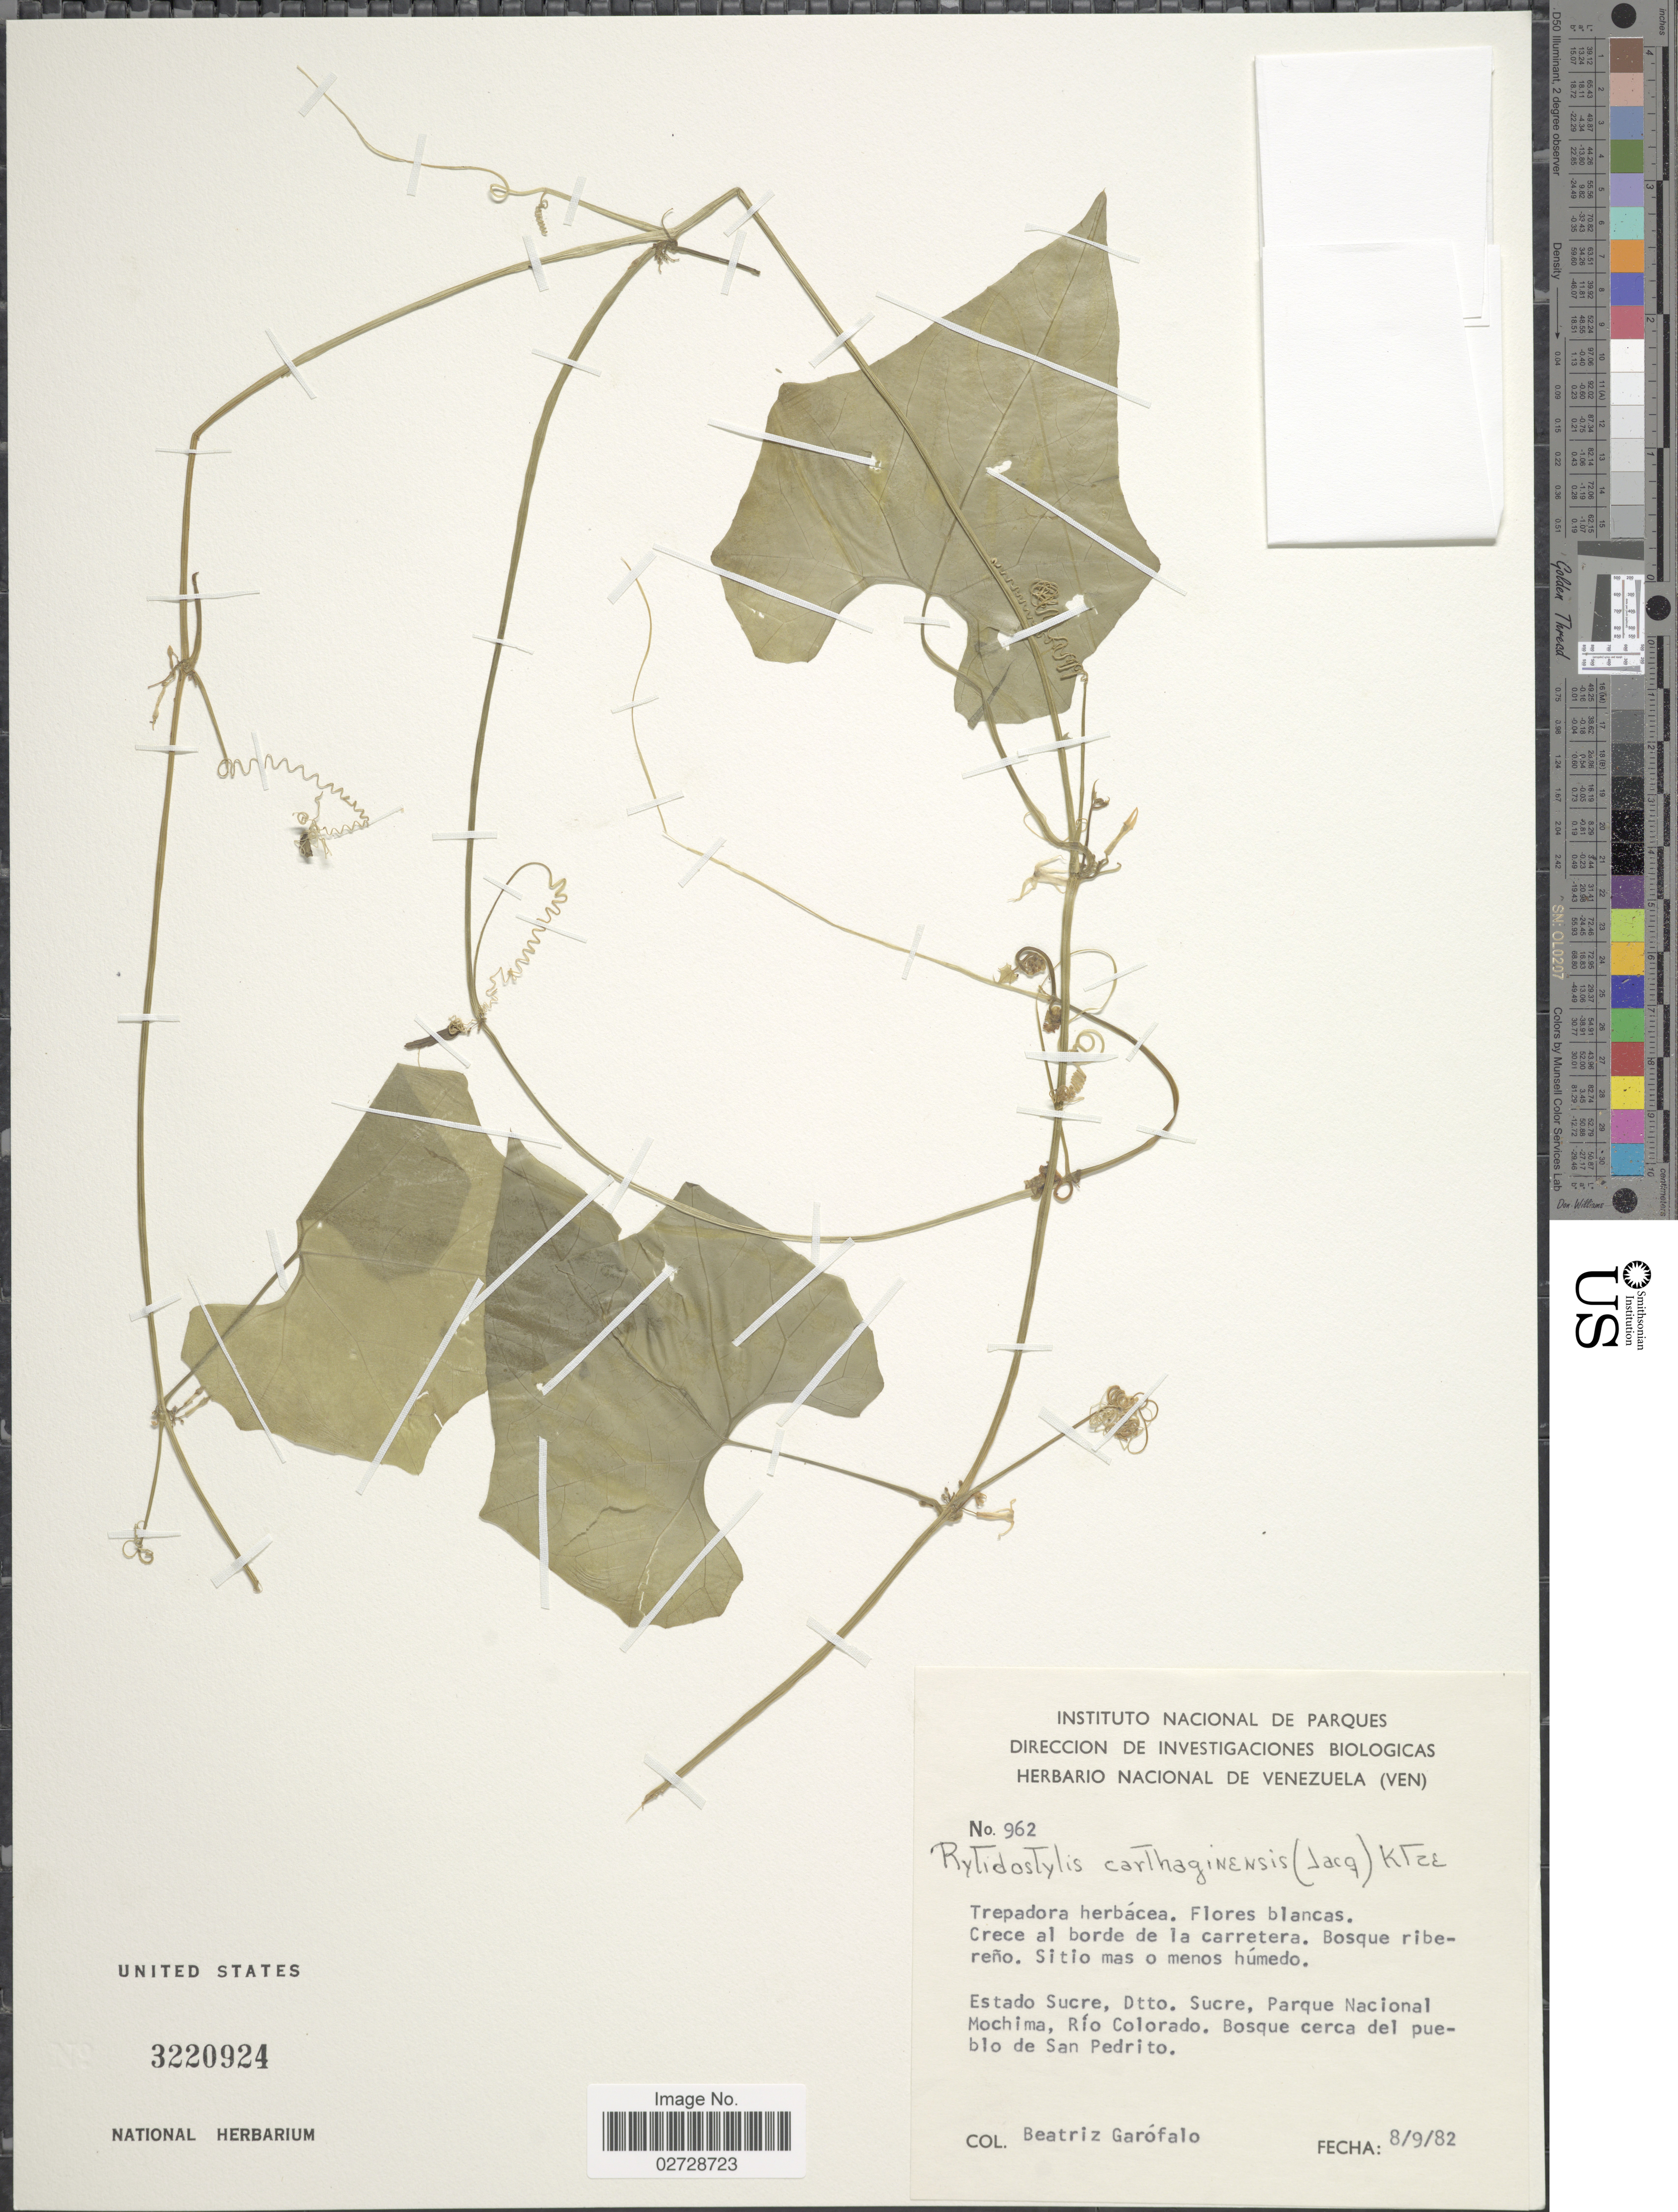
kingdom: Plantae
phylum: Tracheophyta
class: Magnoliopsida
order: Cucurbitales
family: Cucurbitaceae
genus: Cyclanthera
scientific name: Cyclanthera carthagenensis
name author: (Jacq.) H. Schaef. & S.S. Renner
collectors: B. Garofalo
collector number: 962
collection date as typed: Transcribed d/m/y: 8/9/82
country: Venezuela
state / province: Sucre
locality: Dtto. Sucre, Parque Nacional Mochima, Río Colorado. Bosque cerca del pueblo de San Pedrito.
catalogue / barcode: US 3220924